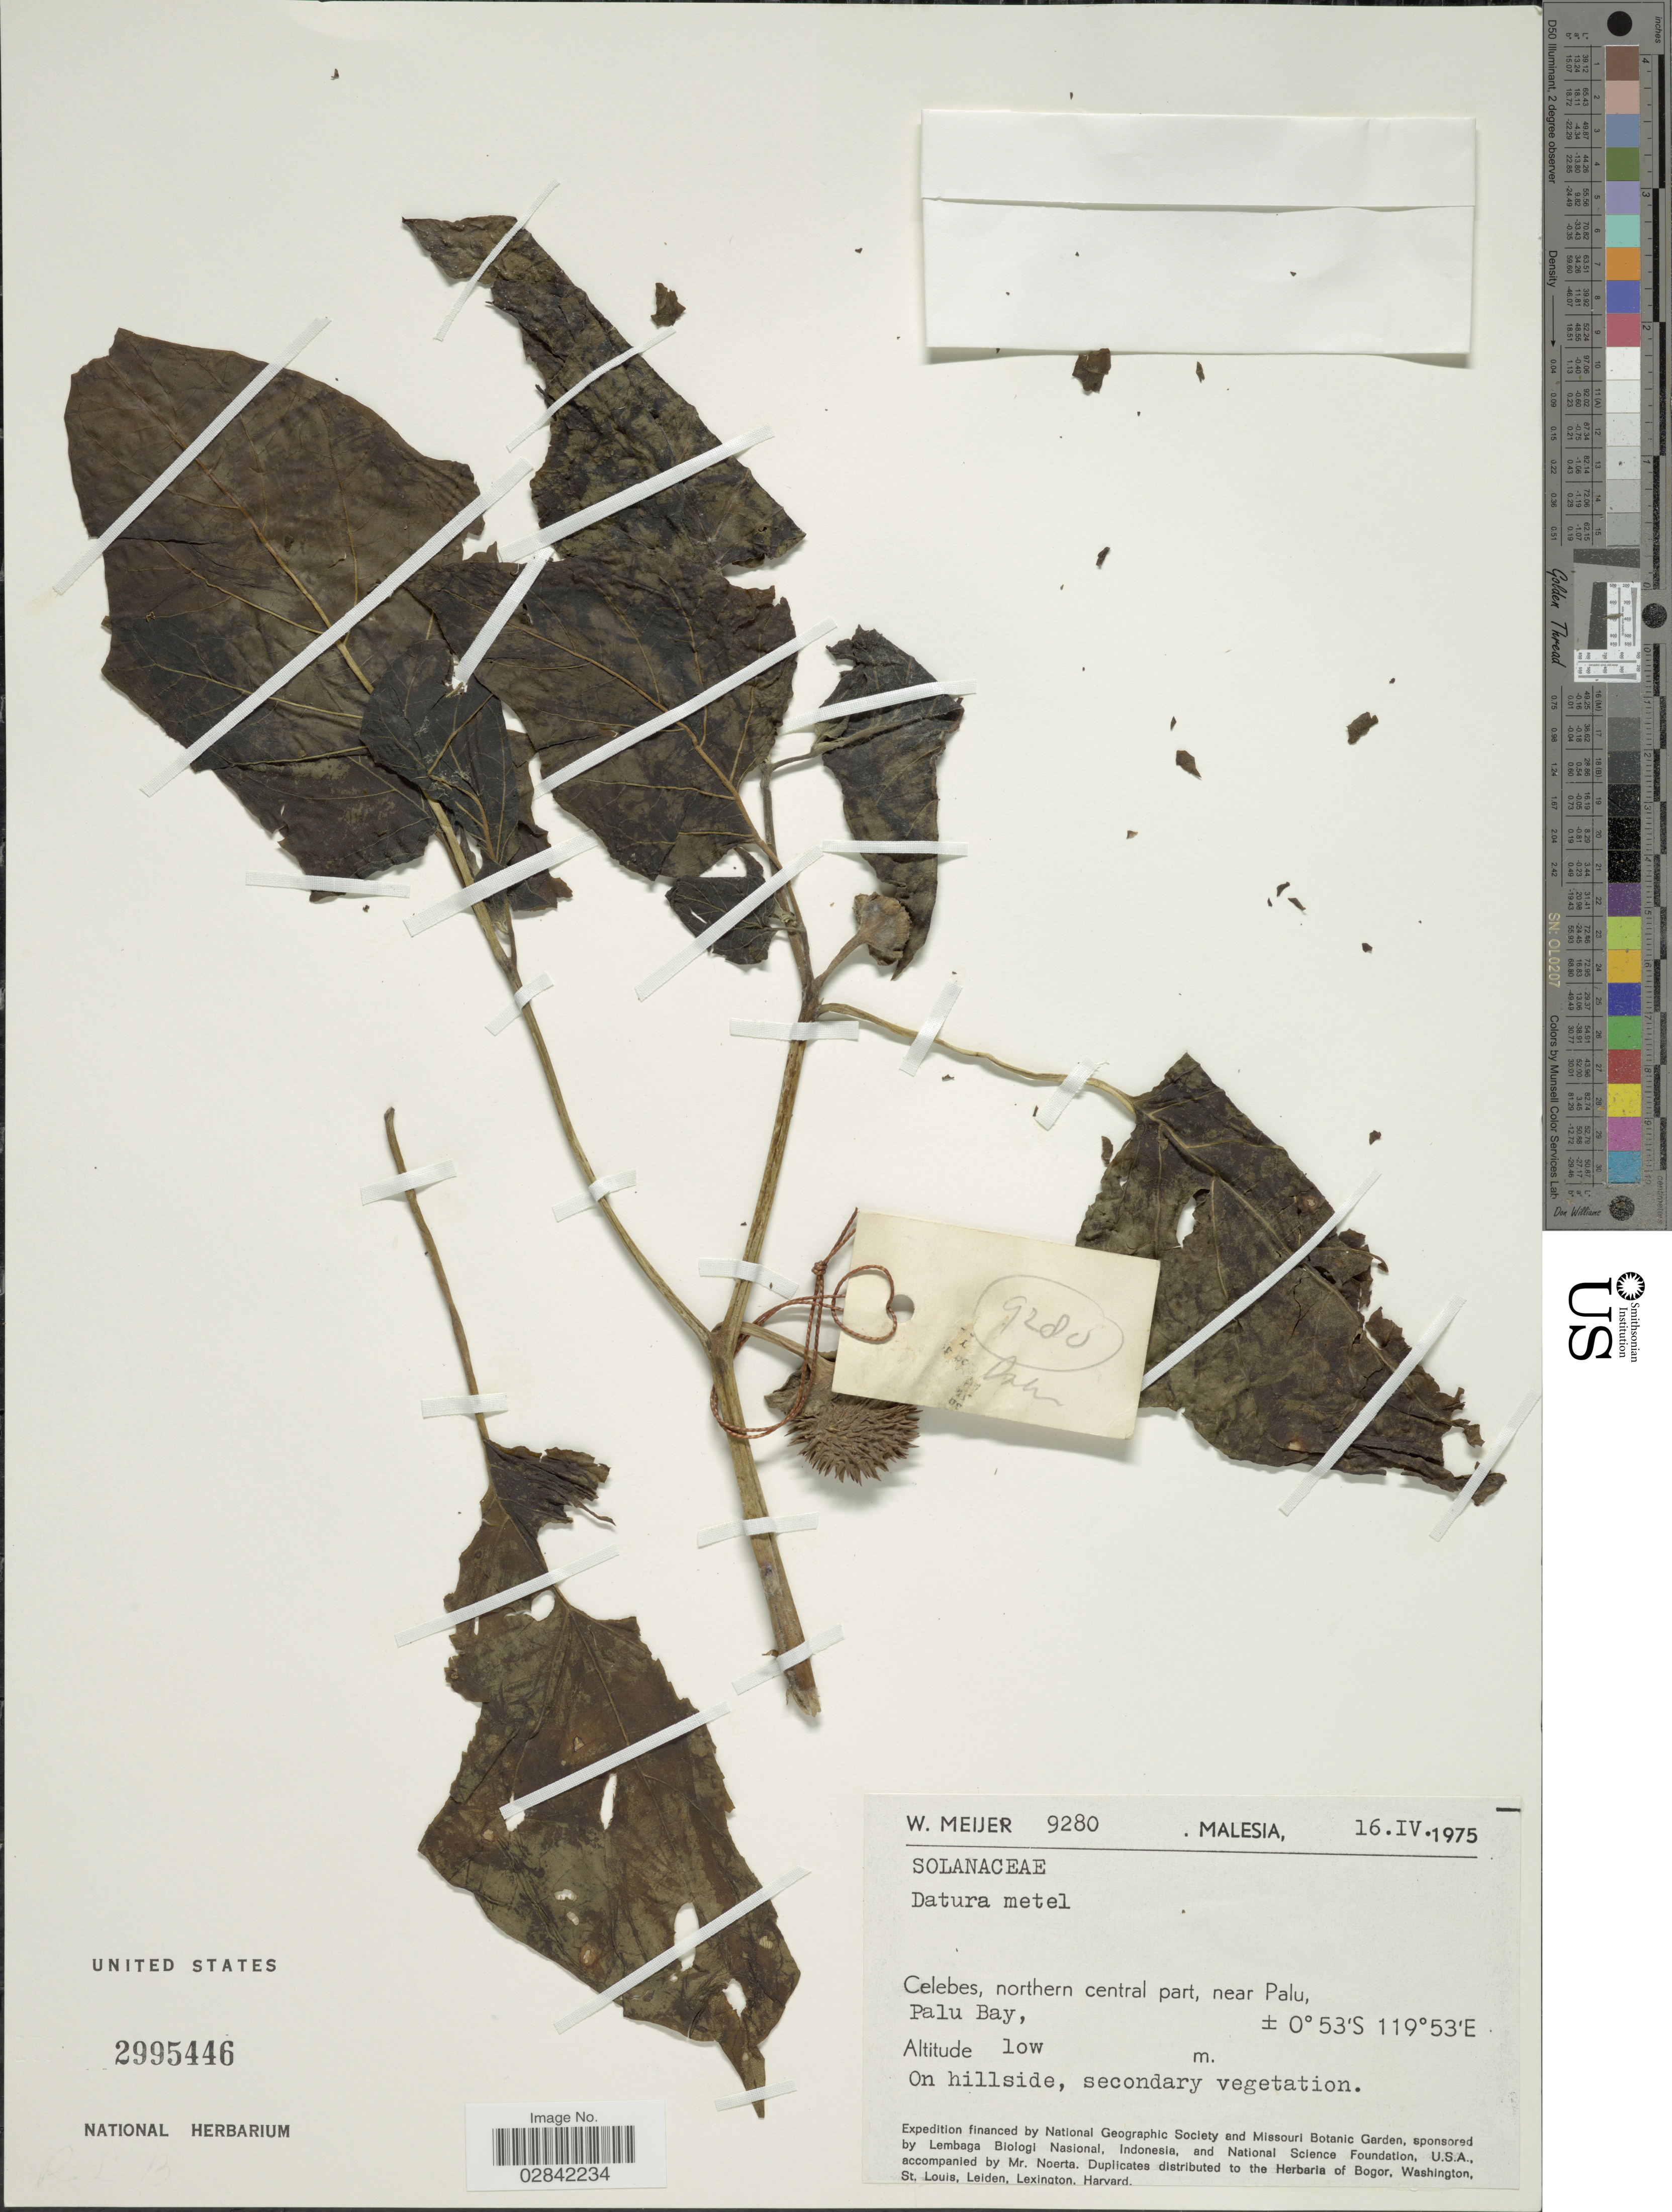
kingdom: Plantae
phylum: Tracheophyta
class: Magnoliopsida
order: Solanales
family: Solanaceae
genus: Datura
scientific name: Datura metel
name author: L.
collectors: W. Meijer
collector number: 9280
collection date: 1975-04-16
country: Malaysia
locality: Celebes, northern central part, near Palu, Palu Bay.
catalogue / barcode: US 2995446